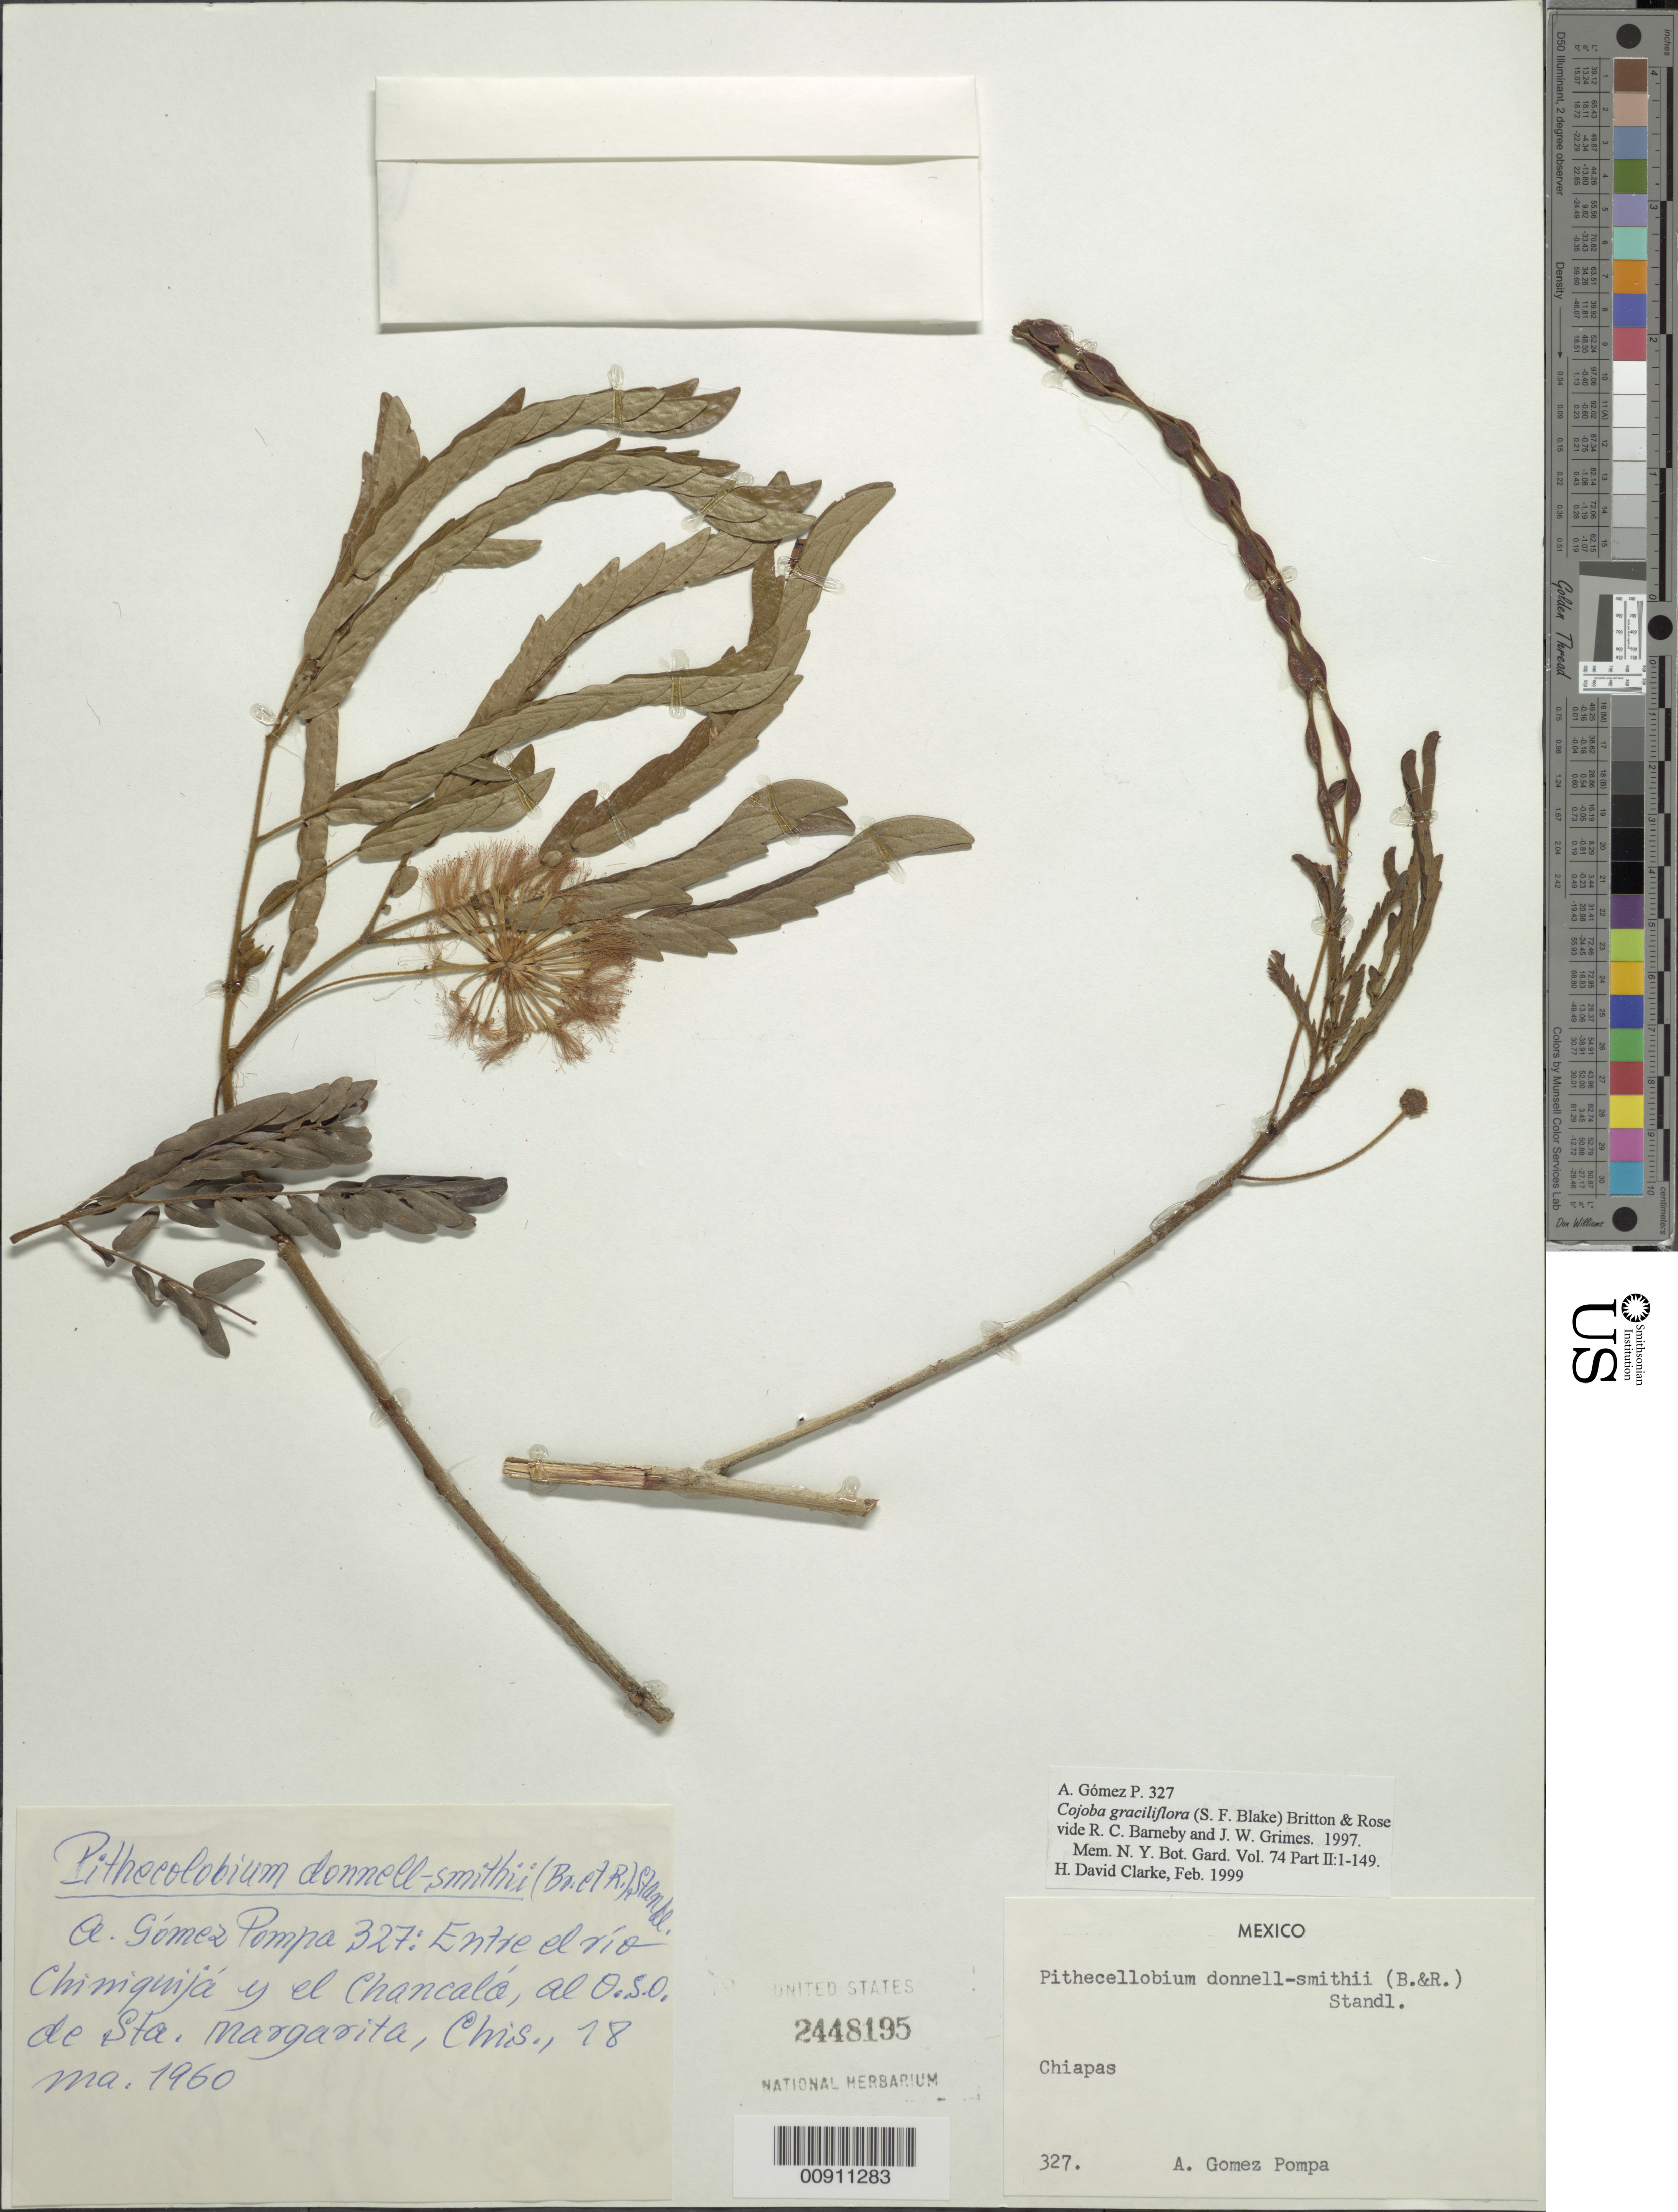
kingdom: Plantae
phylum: Tracheophyta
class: Magnoliopsida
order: Fabales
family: Fabaceae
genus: Cojoba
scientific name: Cojoba graciliflora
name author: (S.F. Blake) Britton & Rose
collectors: A. Gómez Pompa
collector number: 327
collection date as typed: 18 Mar 1960 or 18 May 1960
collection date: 1960-03-18 or 1960-05-18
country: Mexico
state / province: Chiapas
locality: Entre el Río Chiniquijá y el Chancalá, al O.S.O. de Sta. Margarita, Chiapas.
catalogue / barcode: US 2448195